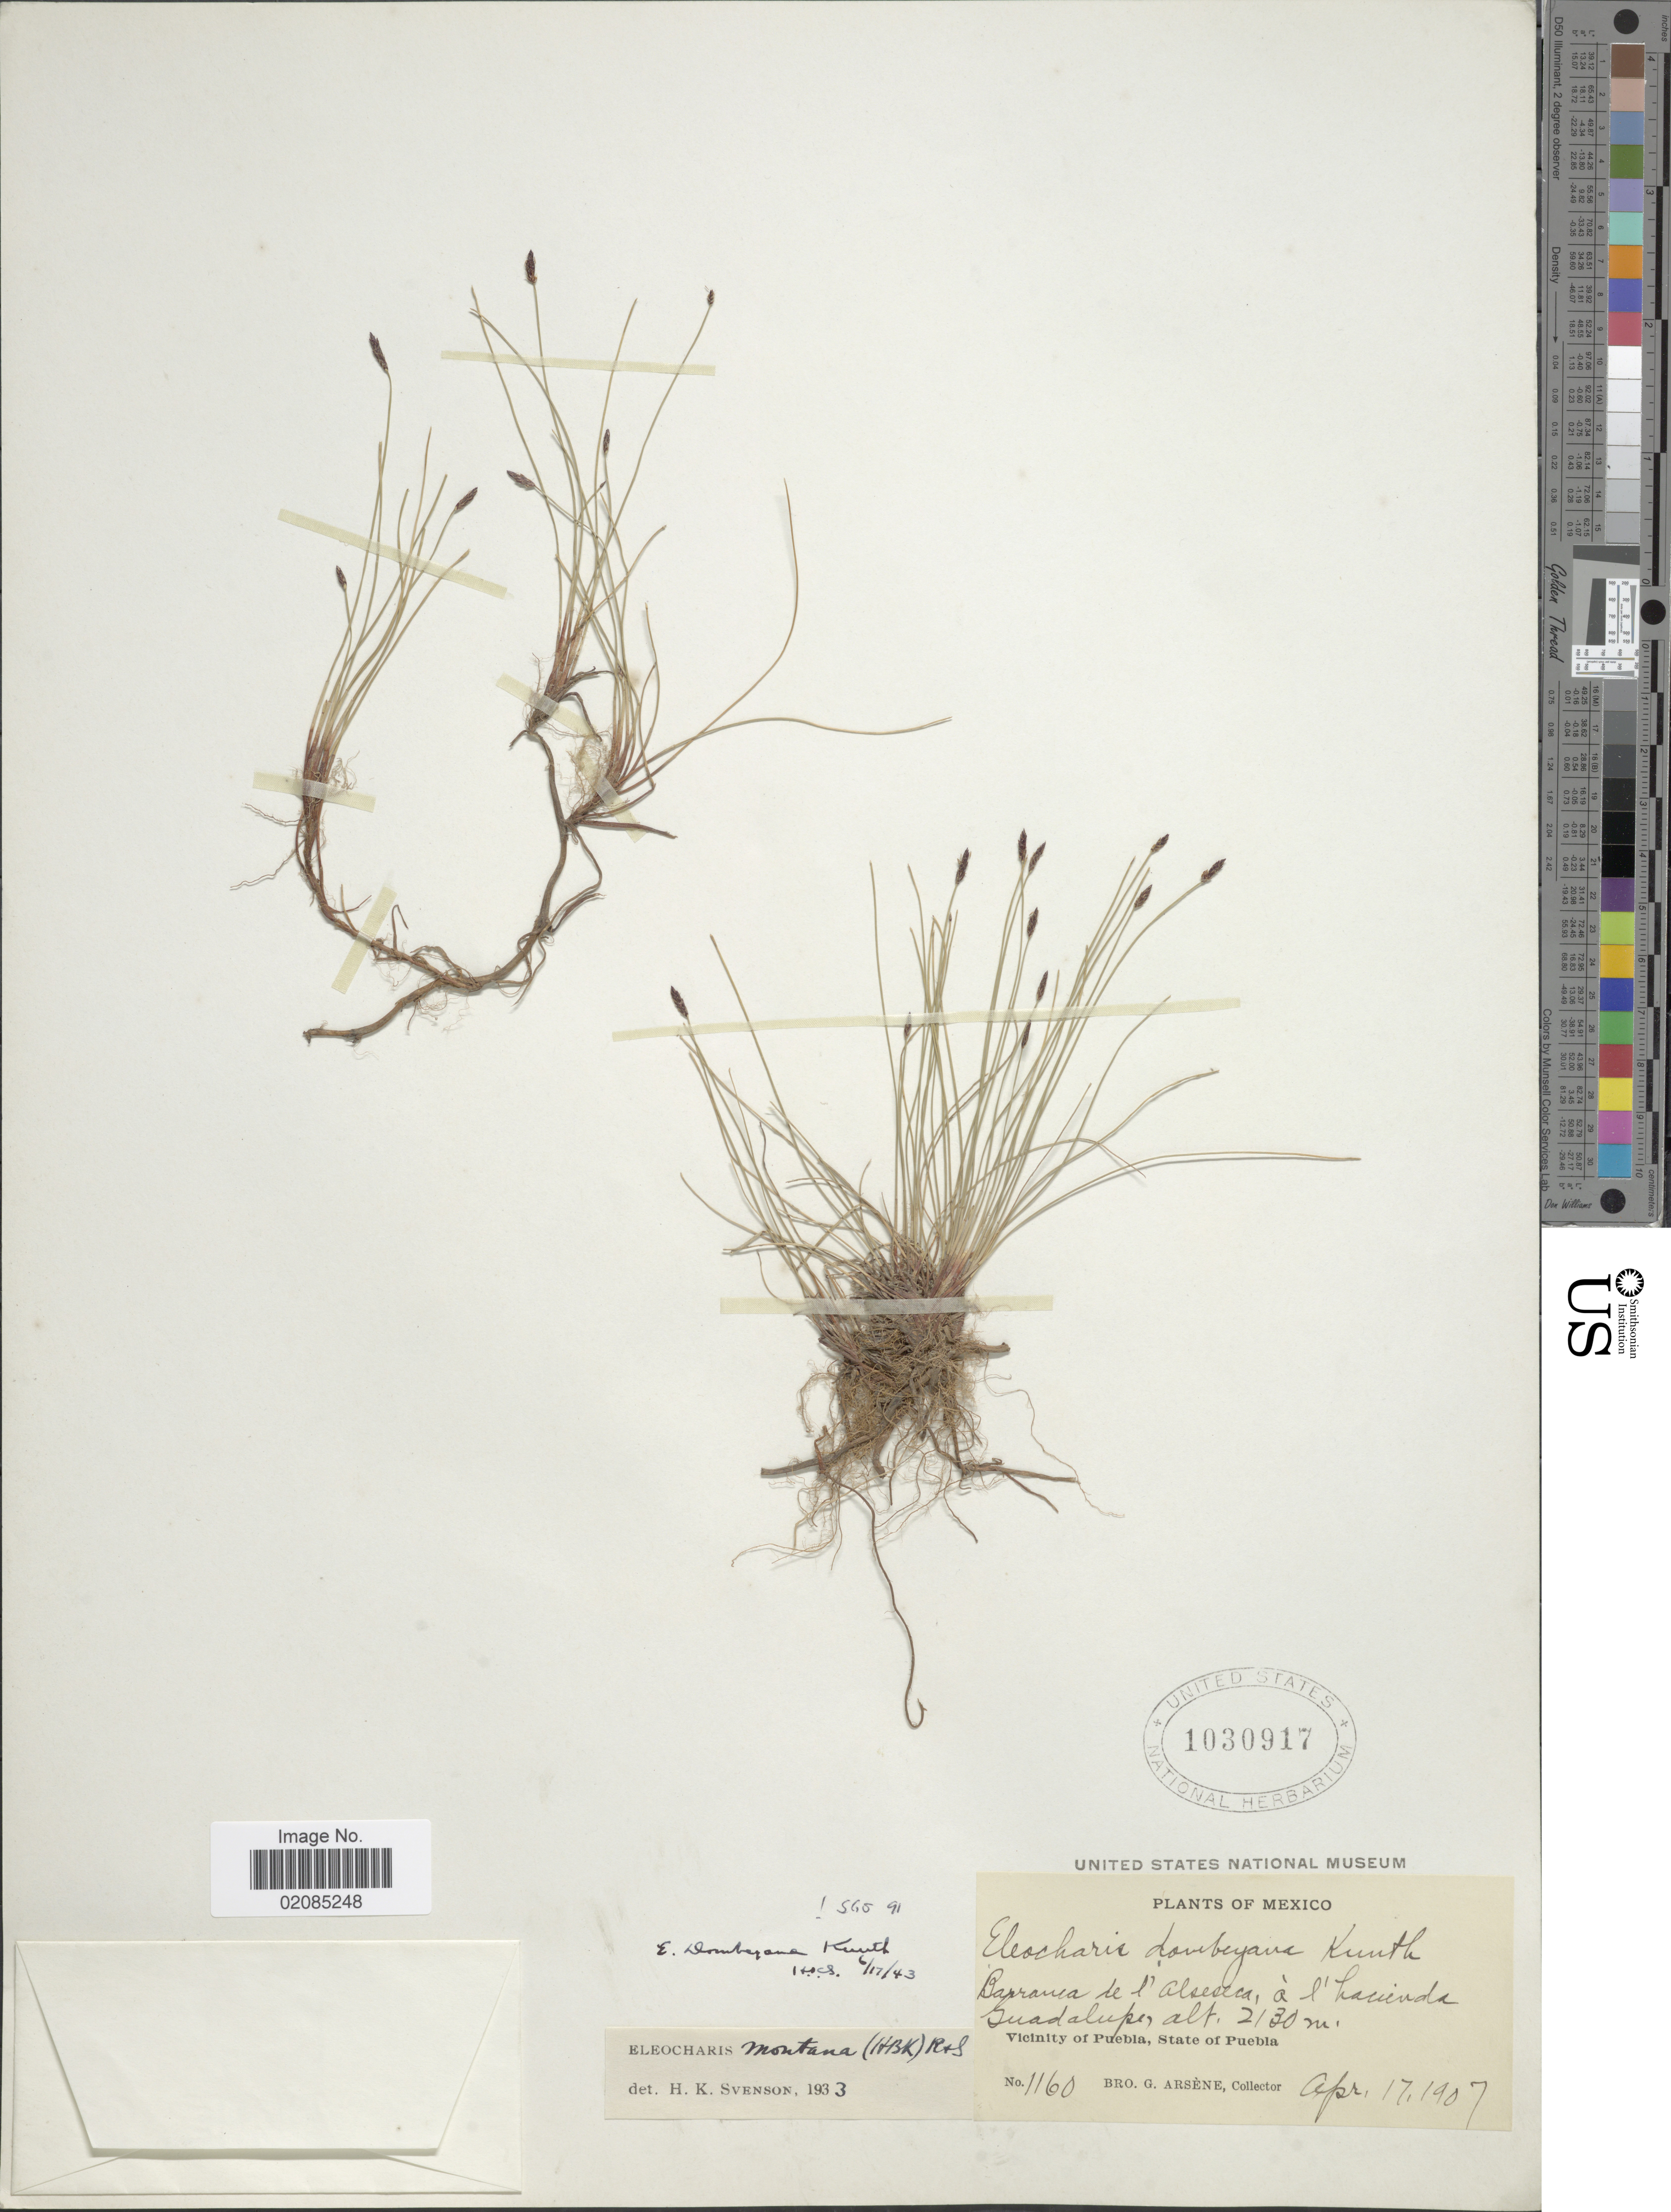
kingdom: Plantae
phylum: Tracheophyta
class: Liliopsida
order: Poales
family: Cyperaceae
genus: Eleocharis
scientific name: Eleocharis dombeyana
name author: Kunth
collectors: Bro. G. Arsène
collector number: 1160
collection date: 1907-04-17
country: Mexico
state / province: Puebla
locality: Barranca de la Alseseca, pres l'hacienda Guadalupe. Vicinity of Puebla, State of Puebla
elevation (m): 2130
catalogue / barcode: US 1030917